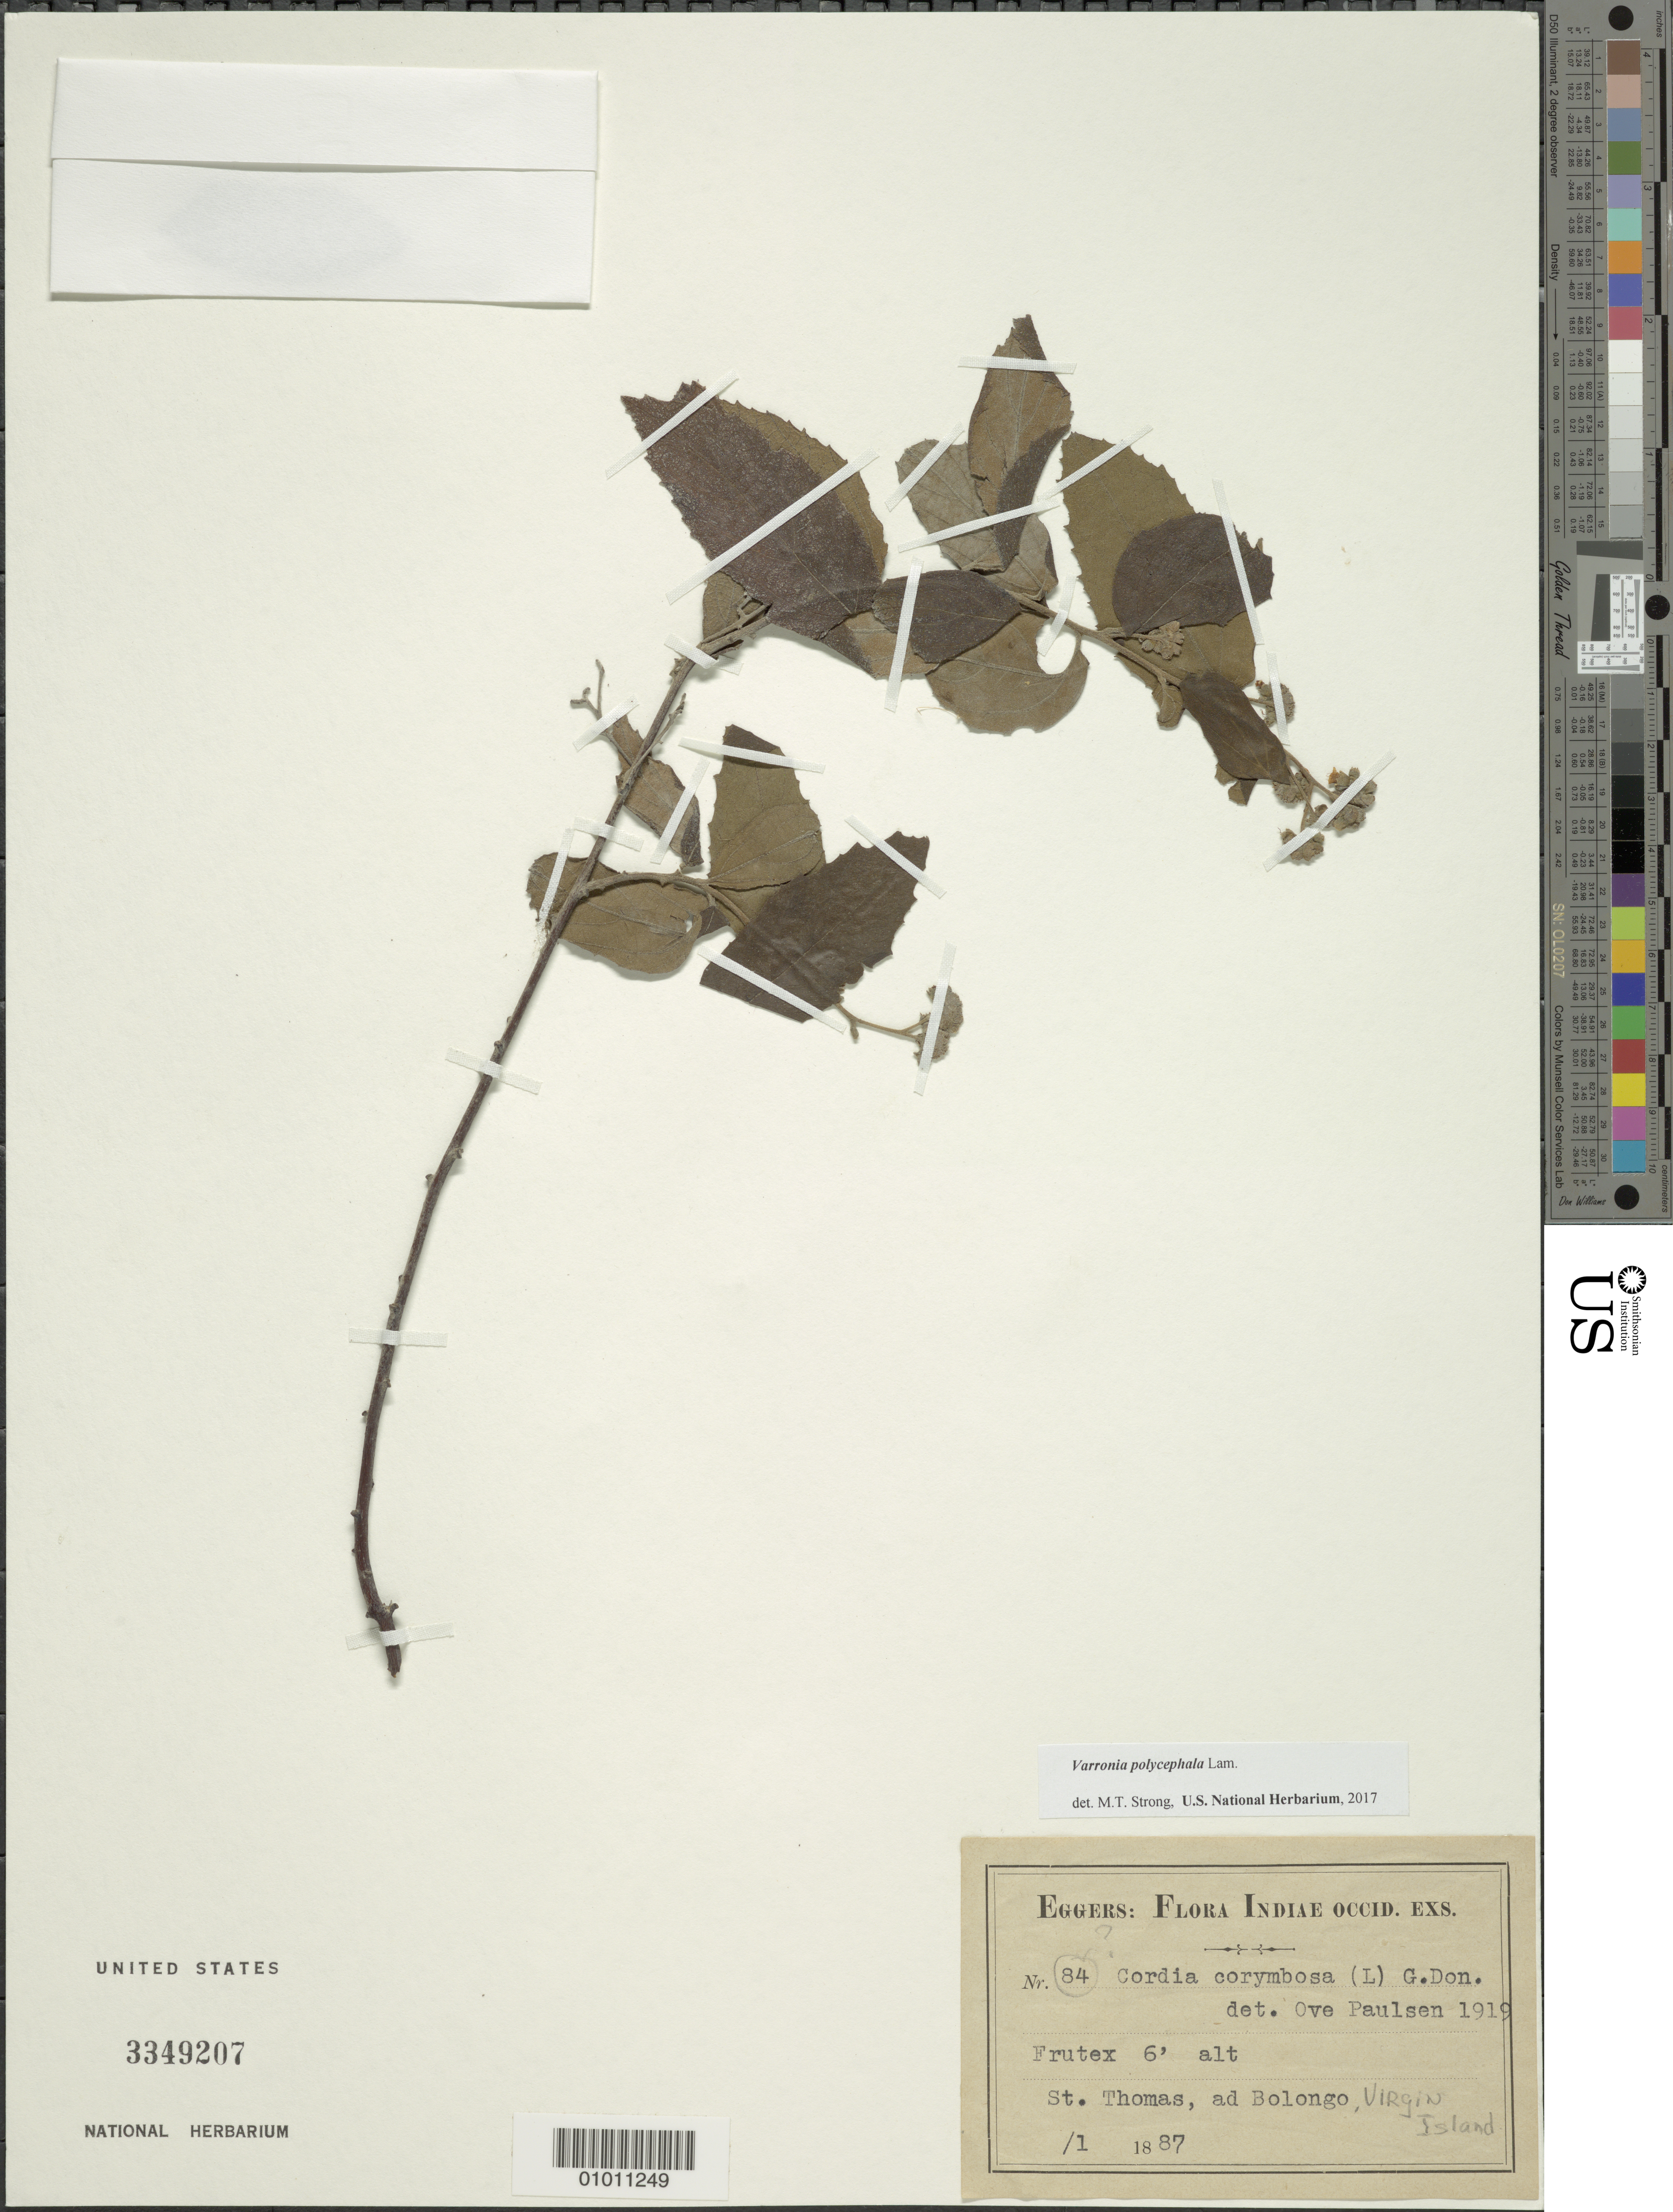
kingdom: Plantae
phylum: Tracheophyta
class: Magnoliopsida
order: Boraginales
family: Cordiaceae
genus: Varronia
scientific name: Varronia polycephala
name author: Lam.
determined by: Strong, M. T., (US), Smithsonian Institution - National Museum of Natural History (UNITED STATES)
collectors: H. F. A. von Eggers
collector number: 84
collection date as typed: Jan 1887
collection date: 1887-01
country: U.S. Virgin Islands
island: St. Thomas I.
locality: Bolongo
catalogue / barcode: US 3349207